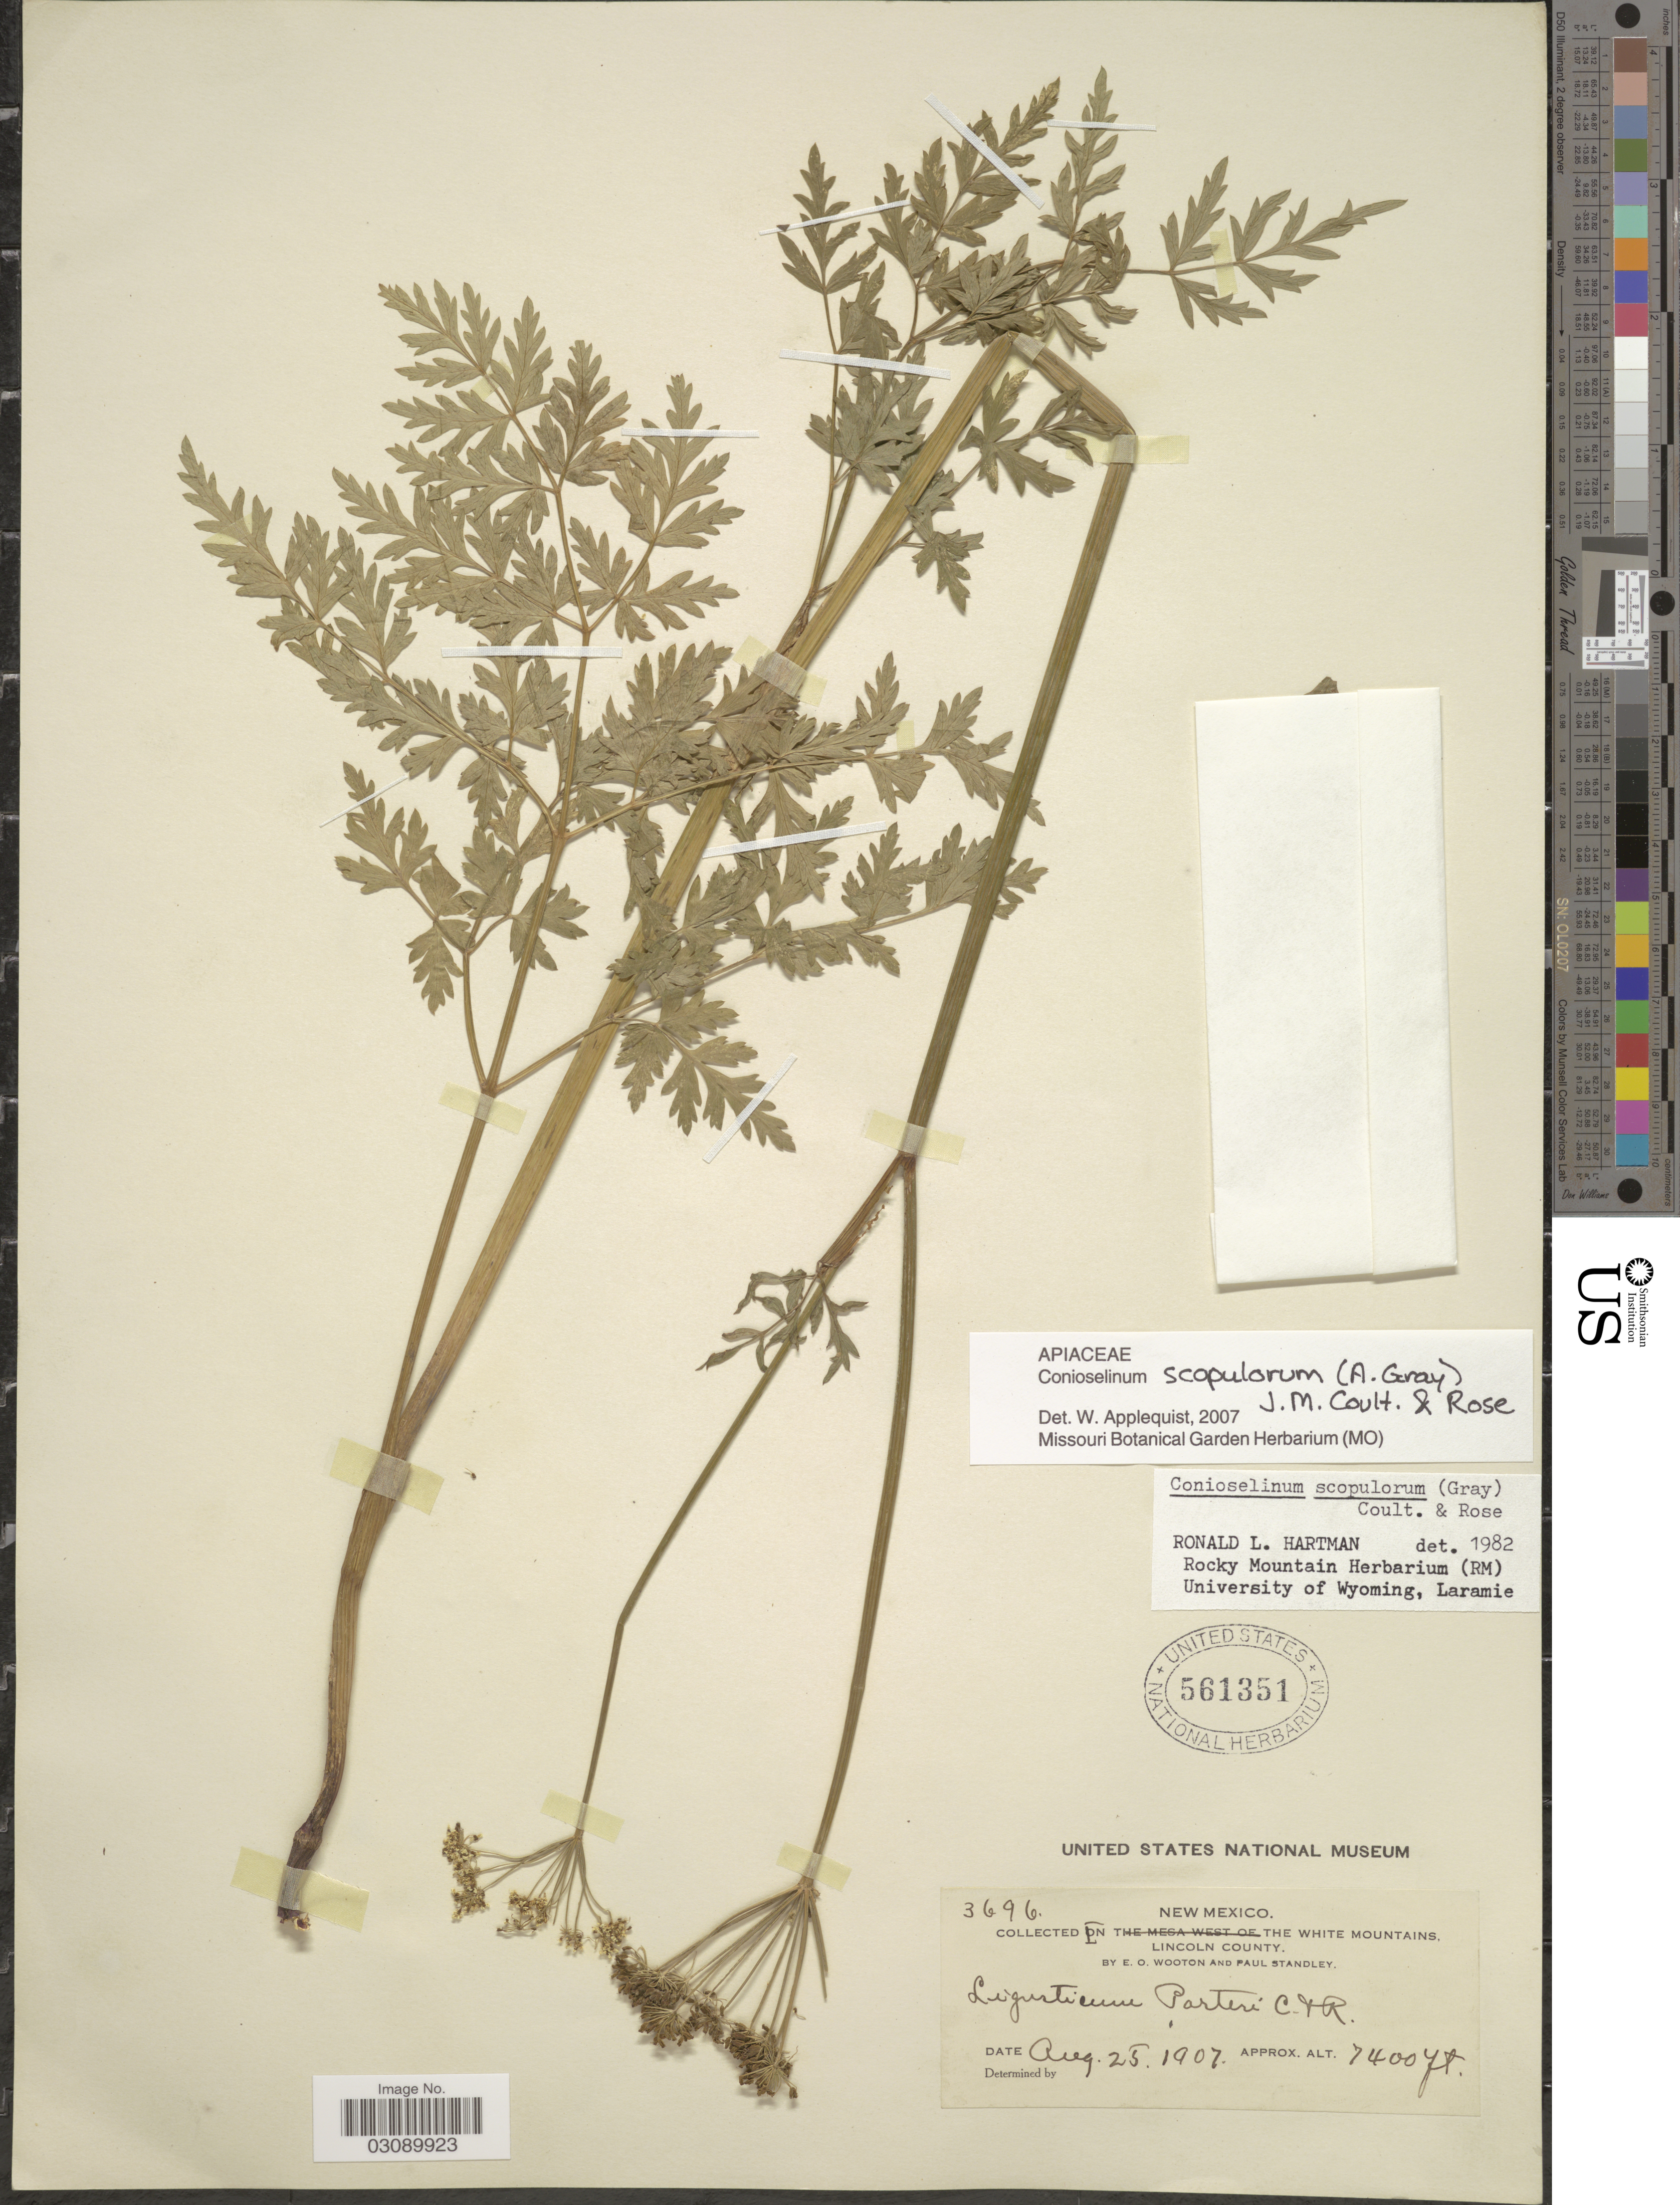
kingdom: Plantae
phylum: Tracheophyta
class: Magnoliopsida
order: Apiales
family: Apiaceae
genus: Conioselinum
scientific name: Conioselinum scopulorum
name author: (A. Gray) J.M. Coult. & Rose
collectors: E. O. Wooton & P. C. Standley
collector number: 3696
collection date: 1907-08-25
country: United States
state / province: New Mexico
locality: In the White Mountains, Lincoln County.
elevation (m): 2256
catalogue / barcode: US 561351